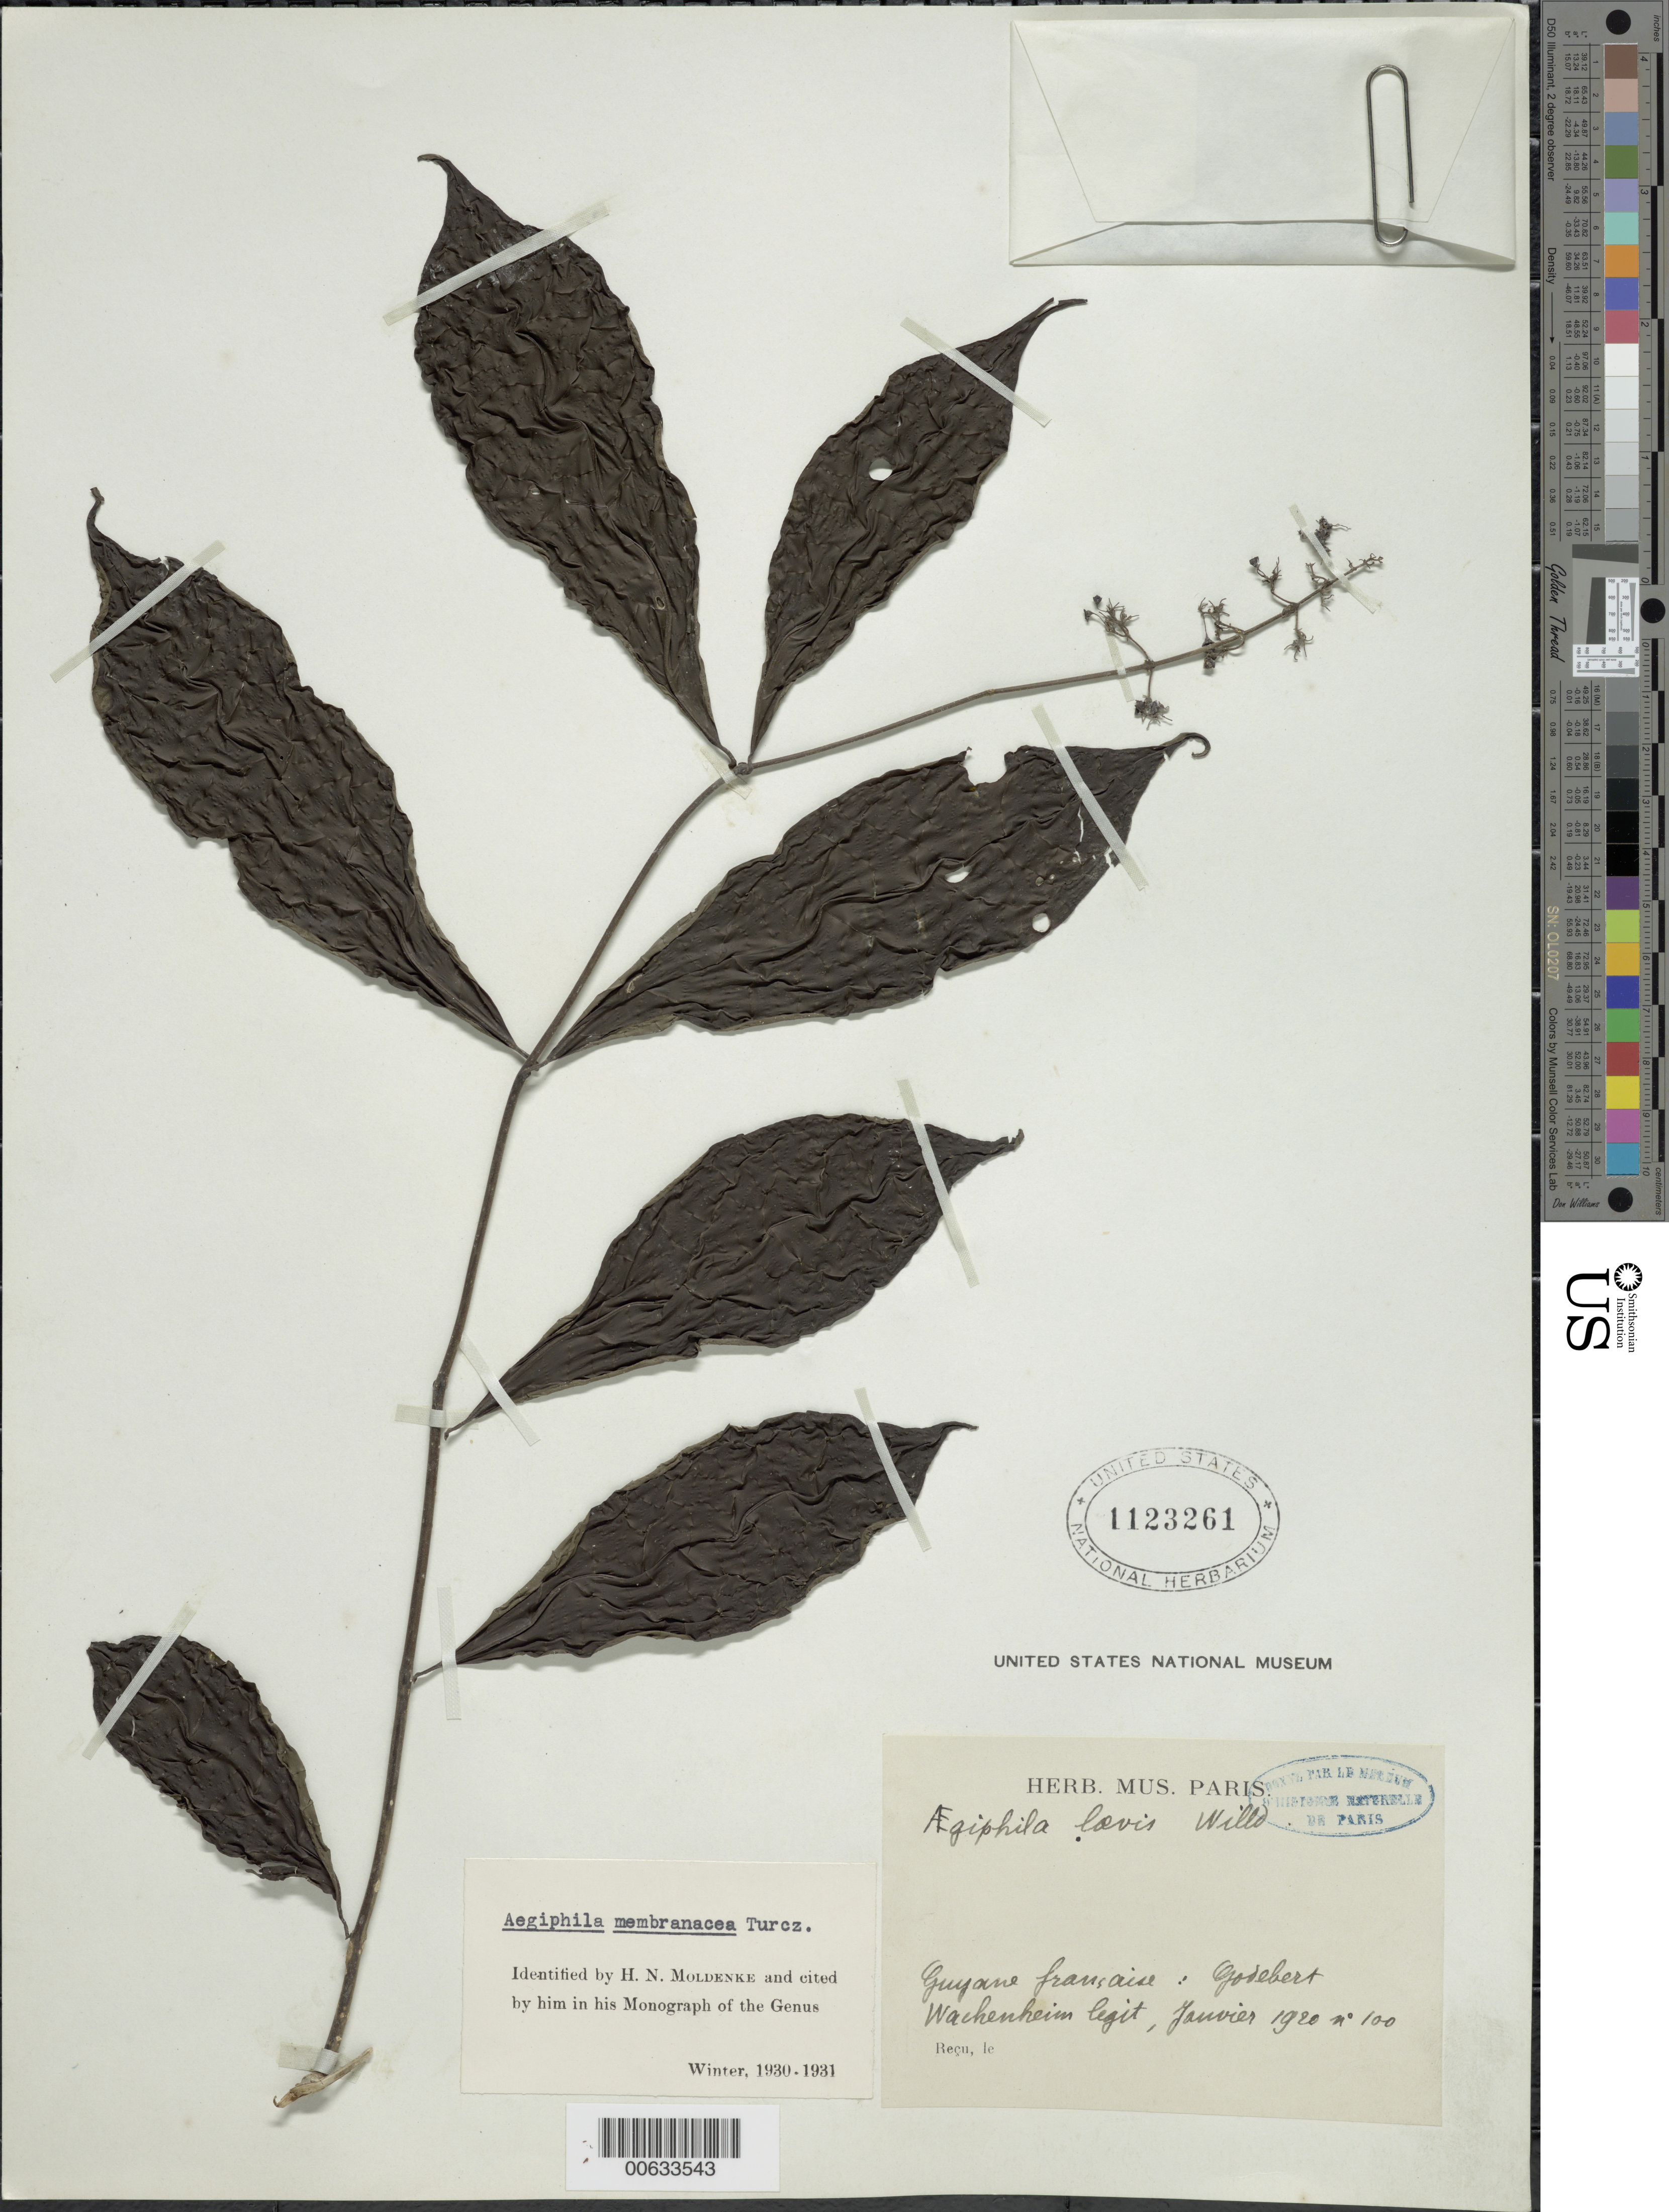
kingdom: Plantae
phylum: Tracheophyta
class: Magnoliopsida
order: Lamiales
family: Lamiaceae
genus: Aegiphila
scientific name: Aegiphila membranacea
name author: Turcz.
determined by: Moldenke, H. N.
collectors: G. Wachenheim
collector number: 100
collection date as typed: Jan-20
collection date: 1920-01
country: French Guiana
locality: Godebert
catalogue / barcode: US 1123261